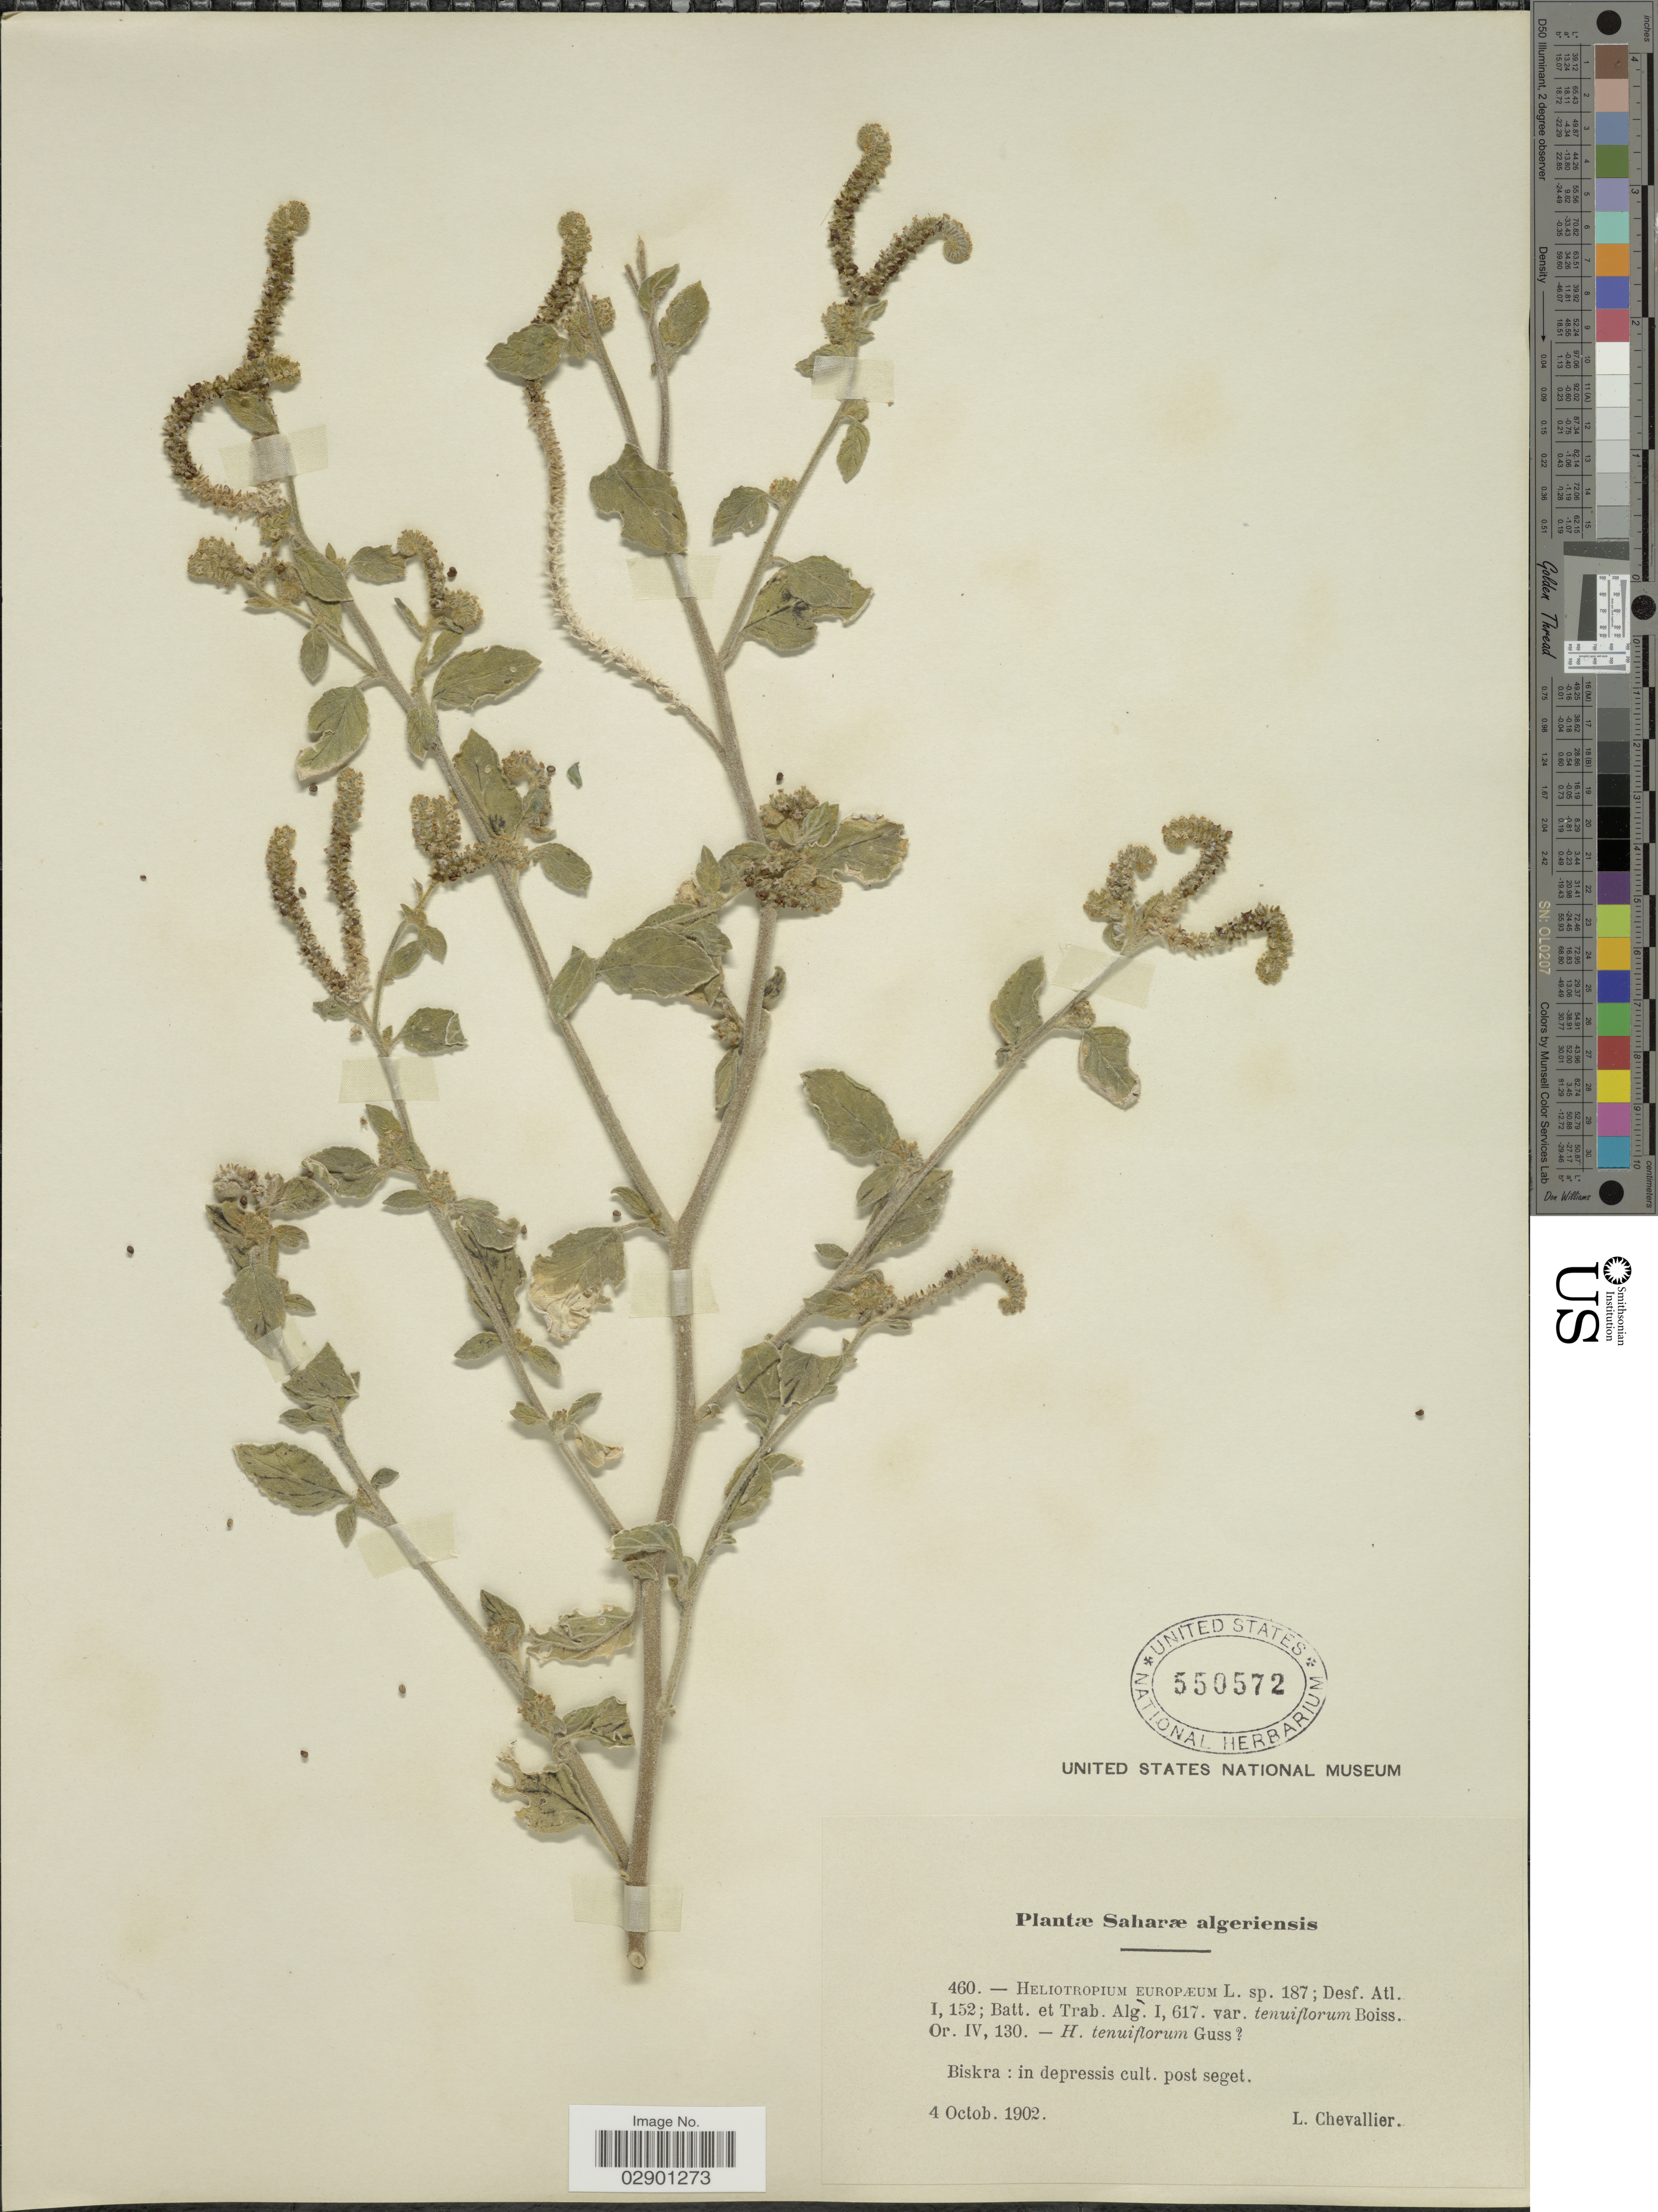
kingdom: Plantae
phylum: Tracheophyta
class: Magnoliopsida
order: Boraginales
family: Heliotropiaceae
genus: Heliotropium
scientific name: Heliotropium europaeum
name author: L.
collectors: L. Chevallier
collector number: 460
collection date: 1902-10-04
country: Algeria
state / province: Biskra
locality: Saharæ algeriensis. Biskra: in depressis cult. post seget.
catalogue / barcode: US 550572